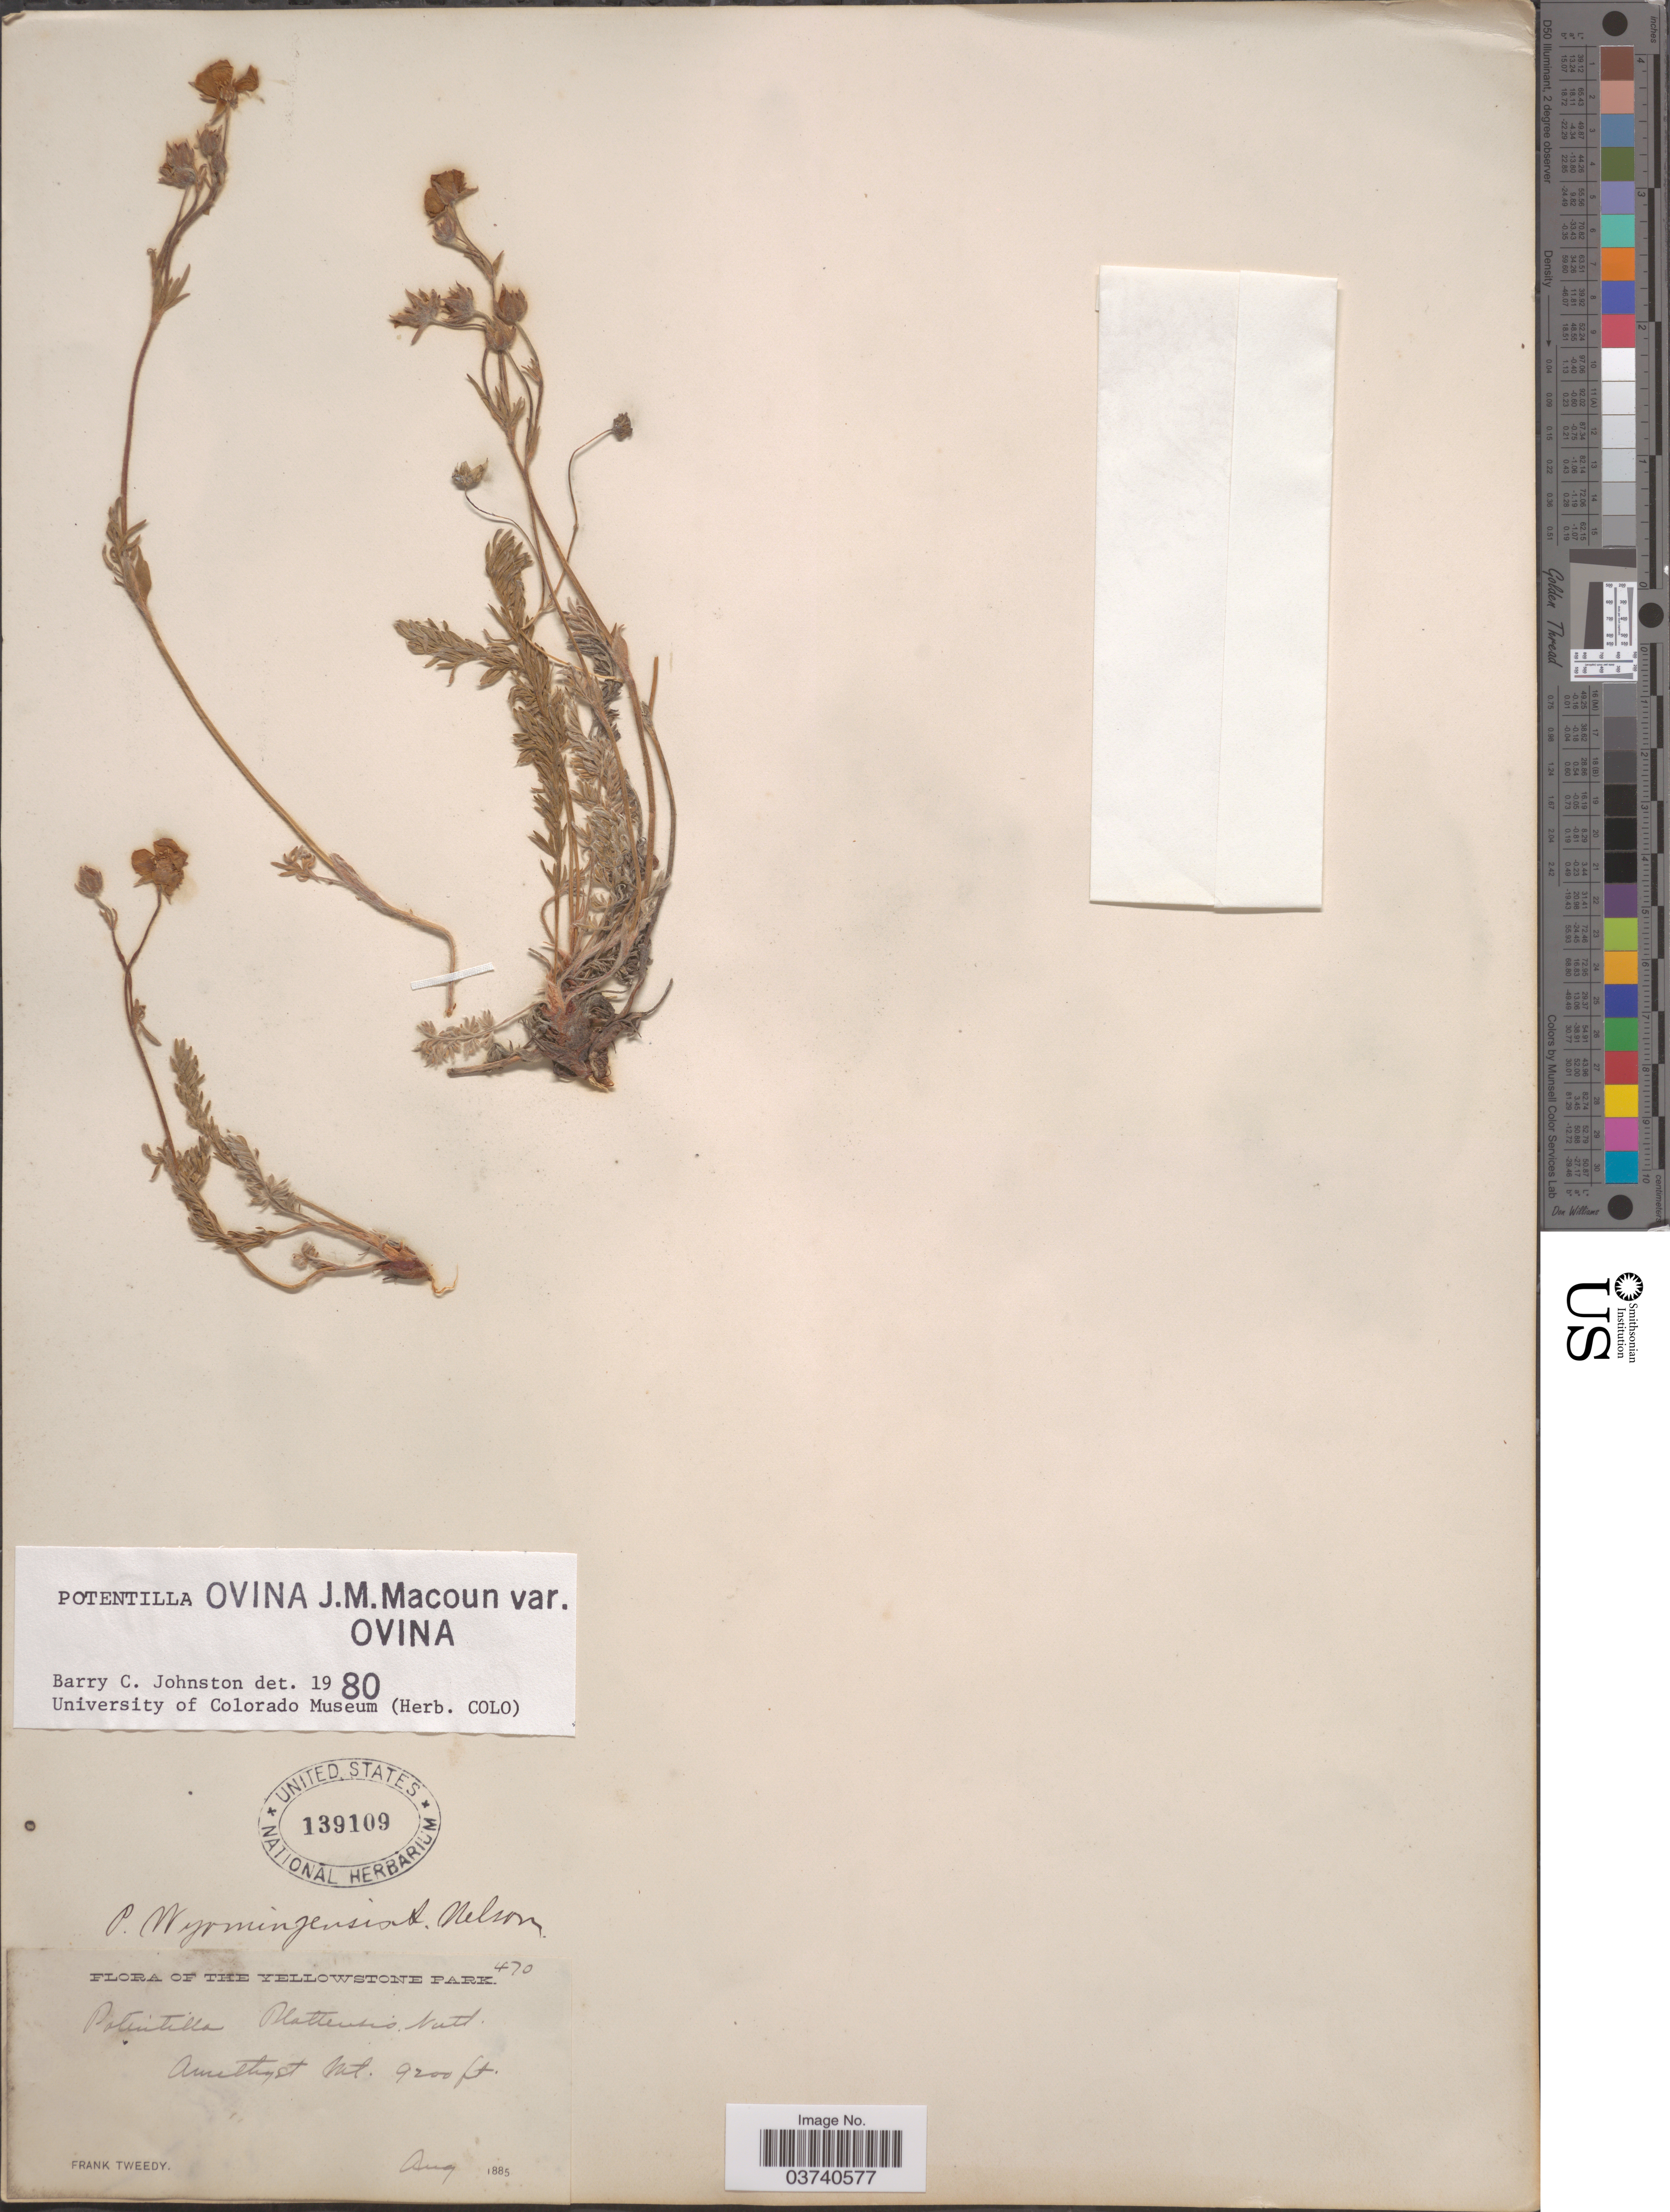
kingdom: Plantae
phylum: Tracheophyta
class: Magnoliopsida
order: Rosales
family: Rosaceae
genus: Potentilla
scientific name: Potentilla ovina var. ovina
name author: Macoun ex J.M. Macoun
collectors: F. Tweedy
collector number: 470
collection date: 1885-08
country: United States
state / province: Wyoming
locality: The Yellowstone Park. Amethyst Mt.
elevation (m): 2804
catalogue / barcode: US 139109